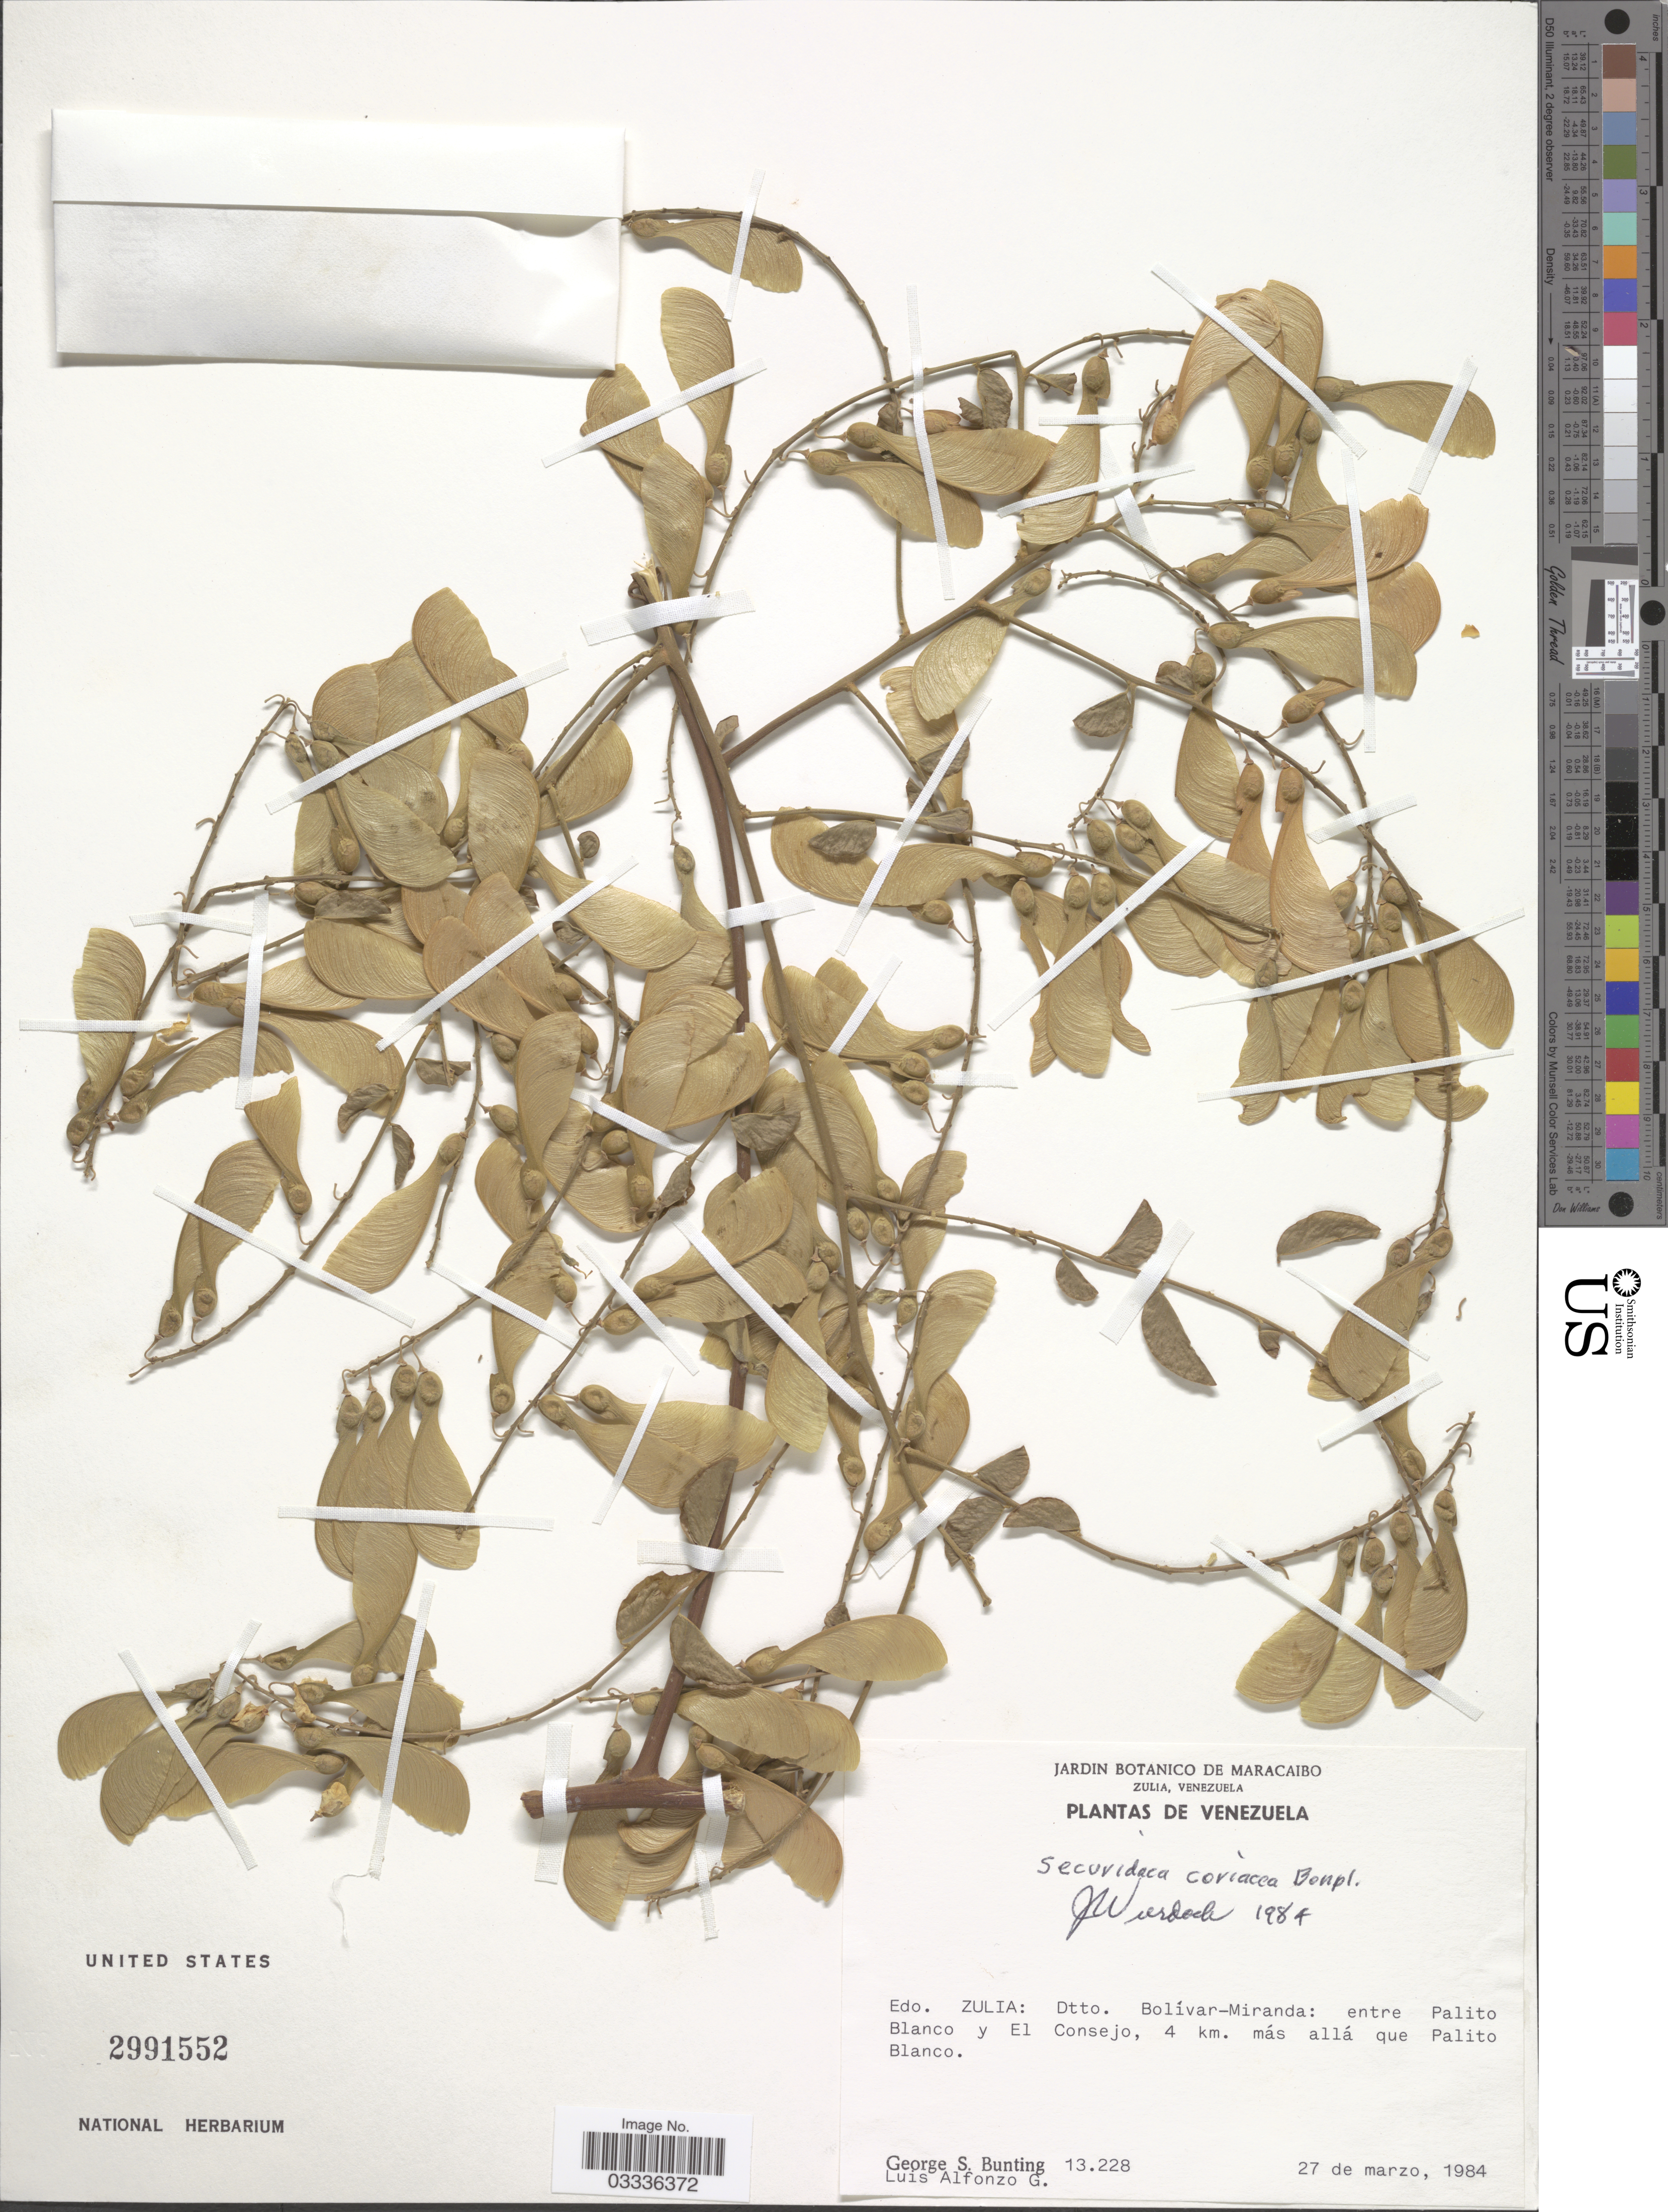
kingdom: Plantae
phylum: Tracheophyta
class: Magnoliopsida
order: Fabales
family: Polygalaceae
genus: Securidaca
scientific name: Securidaca coriacea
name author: Bonpl. ex Steud.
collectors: G. S. Bunting & L. Alfonzo G.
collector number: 13228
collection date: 1984-03-27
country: Venezuela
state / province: Zulia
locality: Dtto. Bolívar-Miranda: entre Palito Blanco y El Consejo, 4 km. más allá que Palito Blanco.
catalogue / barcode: US 2991552